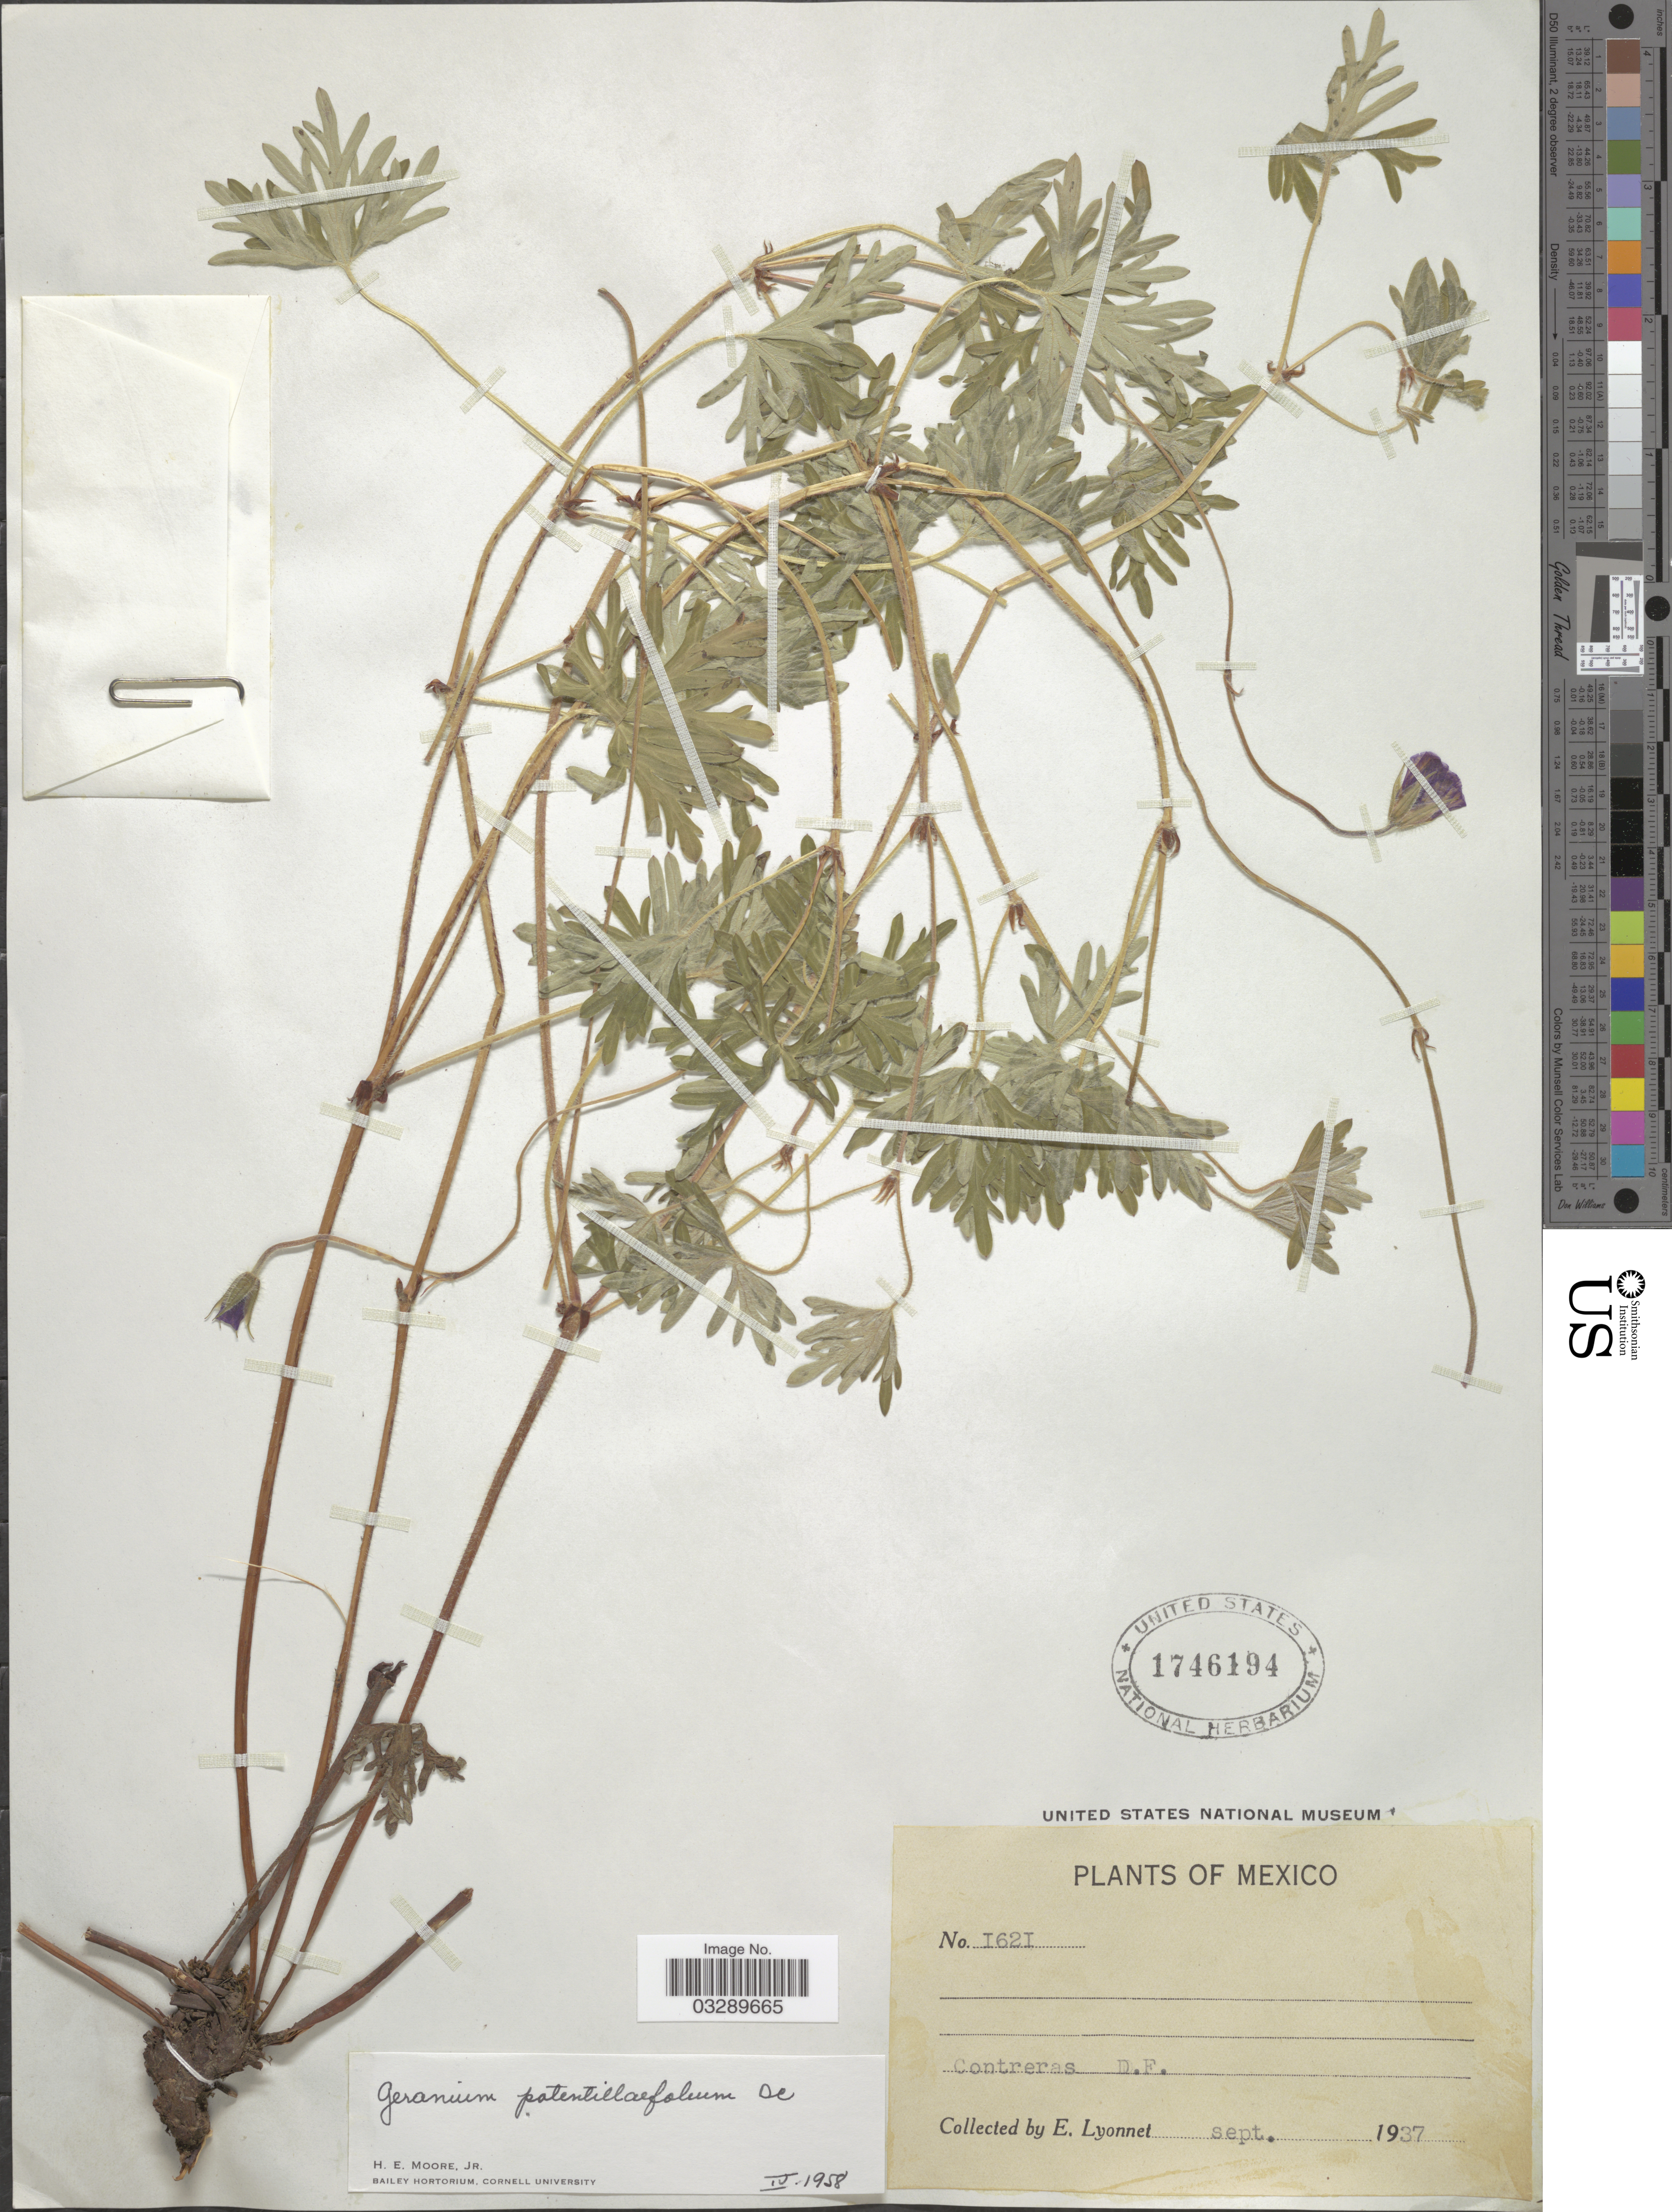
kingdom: Plantae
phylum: Tracheophyta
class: Magnoliopsida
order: Geraniales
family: Geraniaceae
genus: Geranium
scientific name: Geranium pontentillifolium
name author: DC.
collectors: E. Lyonnet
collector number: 1621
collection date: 1937-09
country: Mexico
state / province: Distrito Federal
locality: Contreras.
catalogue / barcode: US 1746194